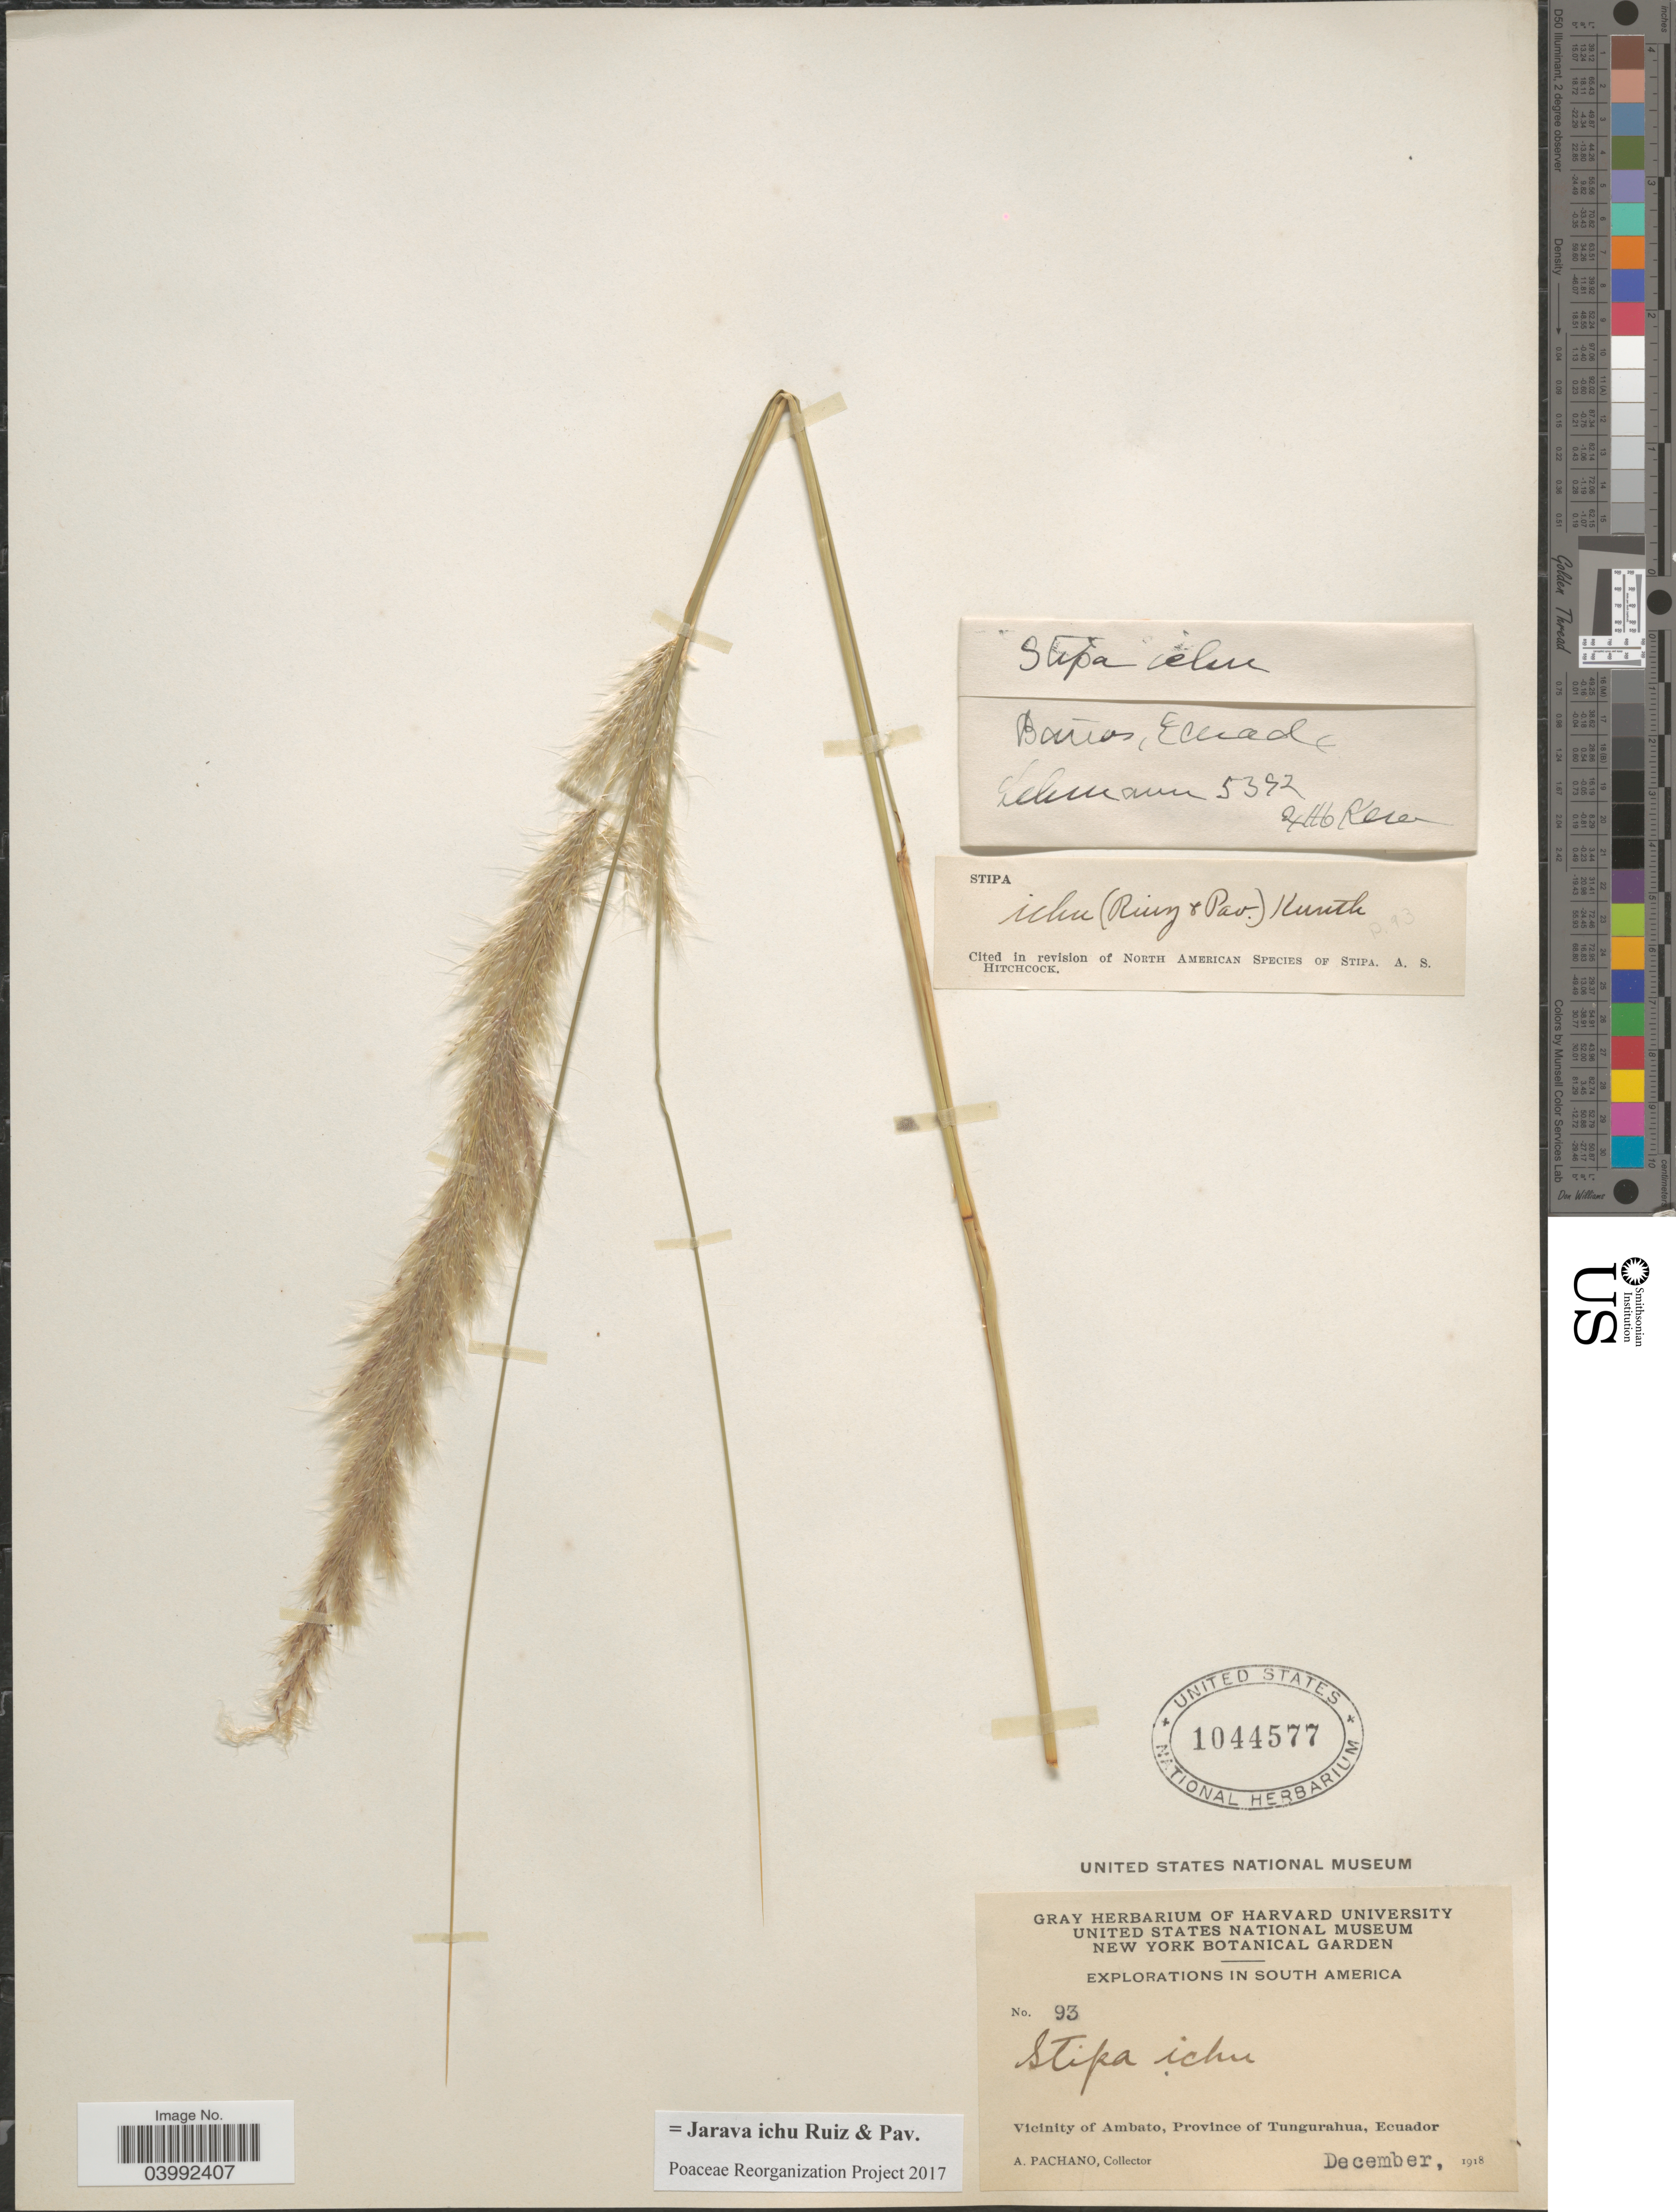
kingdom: Plantae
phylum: Tracheophyta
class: Liliopsida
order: Poales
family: Poaceae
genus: Jarava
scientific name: Jarava ichu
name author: Ruiz & Pav.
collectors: A. Pachano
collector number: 93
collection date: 1918-12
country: Ecuador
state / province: Tungurahua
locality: Vicinity of Ambato.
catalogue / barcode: US 1044577